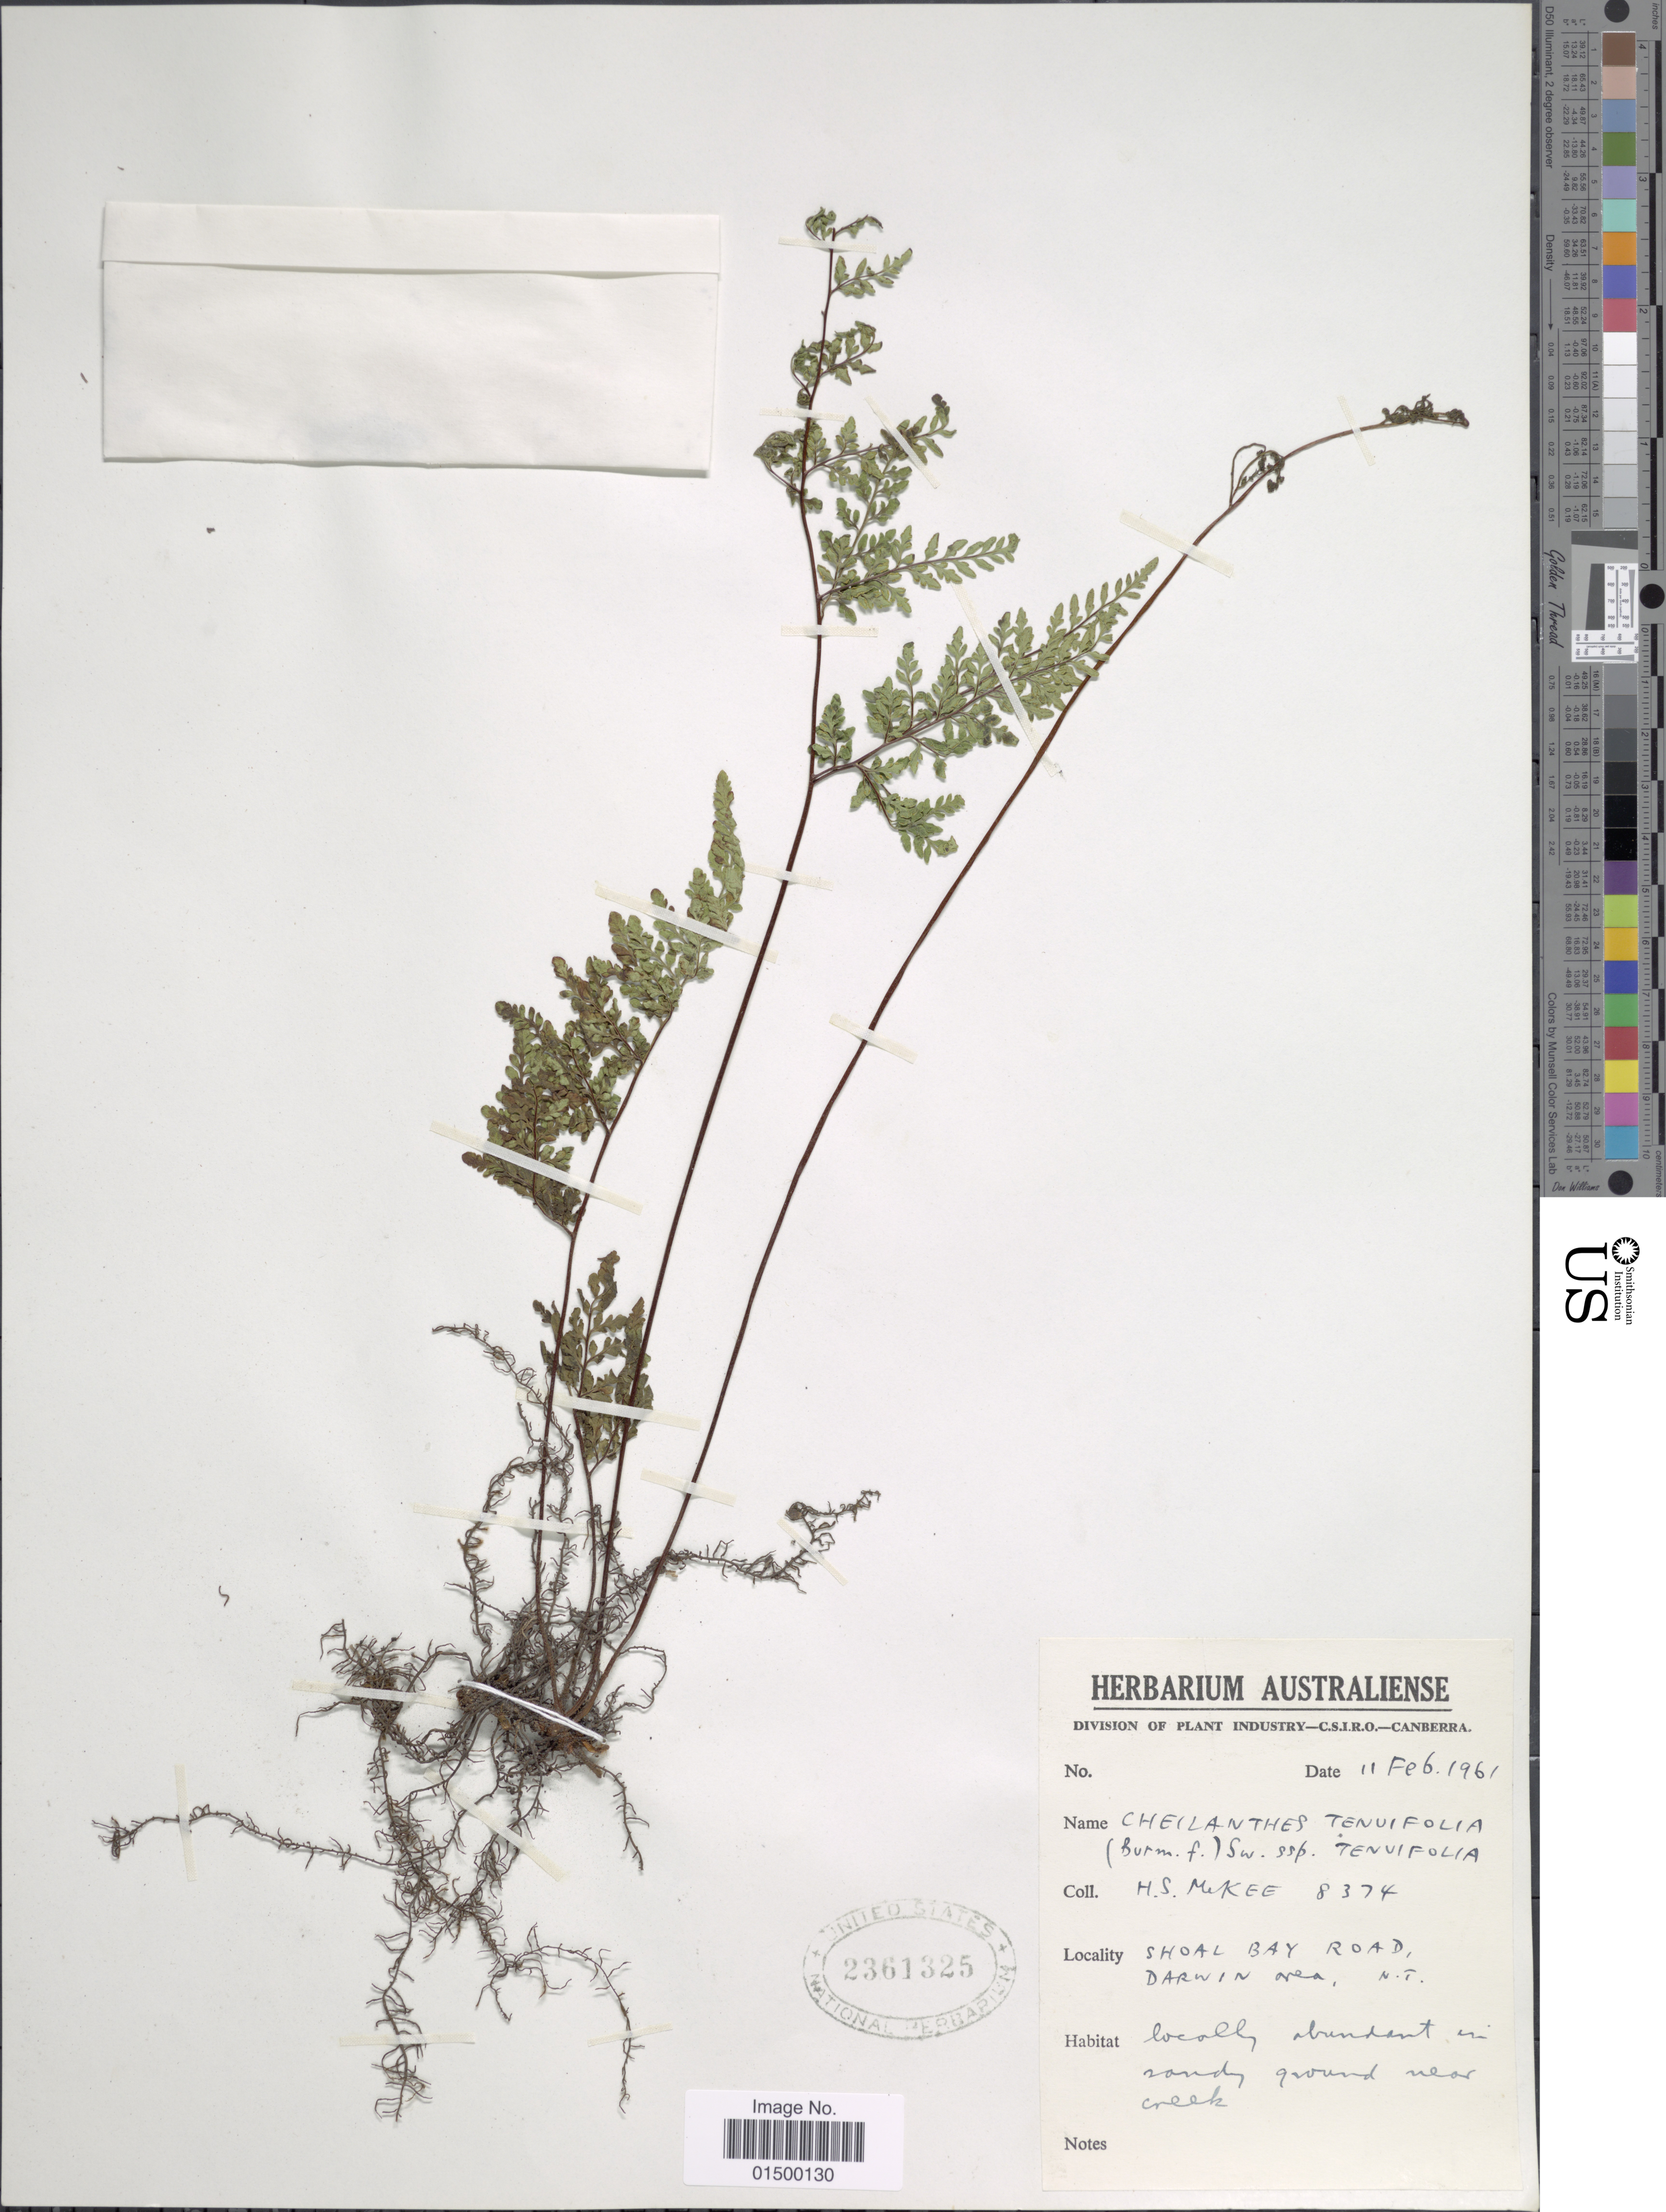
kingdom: Plantae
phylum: Tracheophyta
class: Polypodiopsida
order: Polypodiales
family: Pteridaceae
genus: Cheilanthes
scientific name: Cheilanthes tenuifolia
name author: (Burm. f.) Sw.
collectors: H. S. McKee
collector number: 8374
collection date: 1961-02-11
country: Australia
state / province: Northern Territory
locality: Shoal Bay road, Darwin sea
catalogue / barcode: US 236125